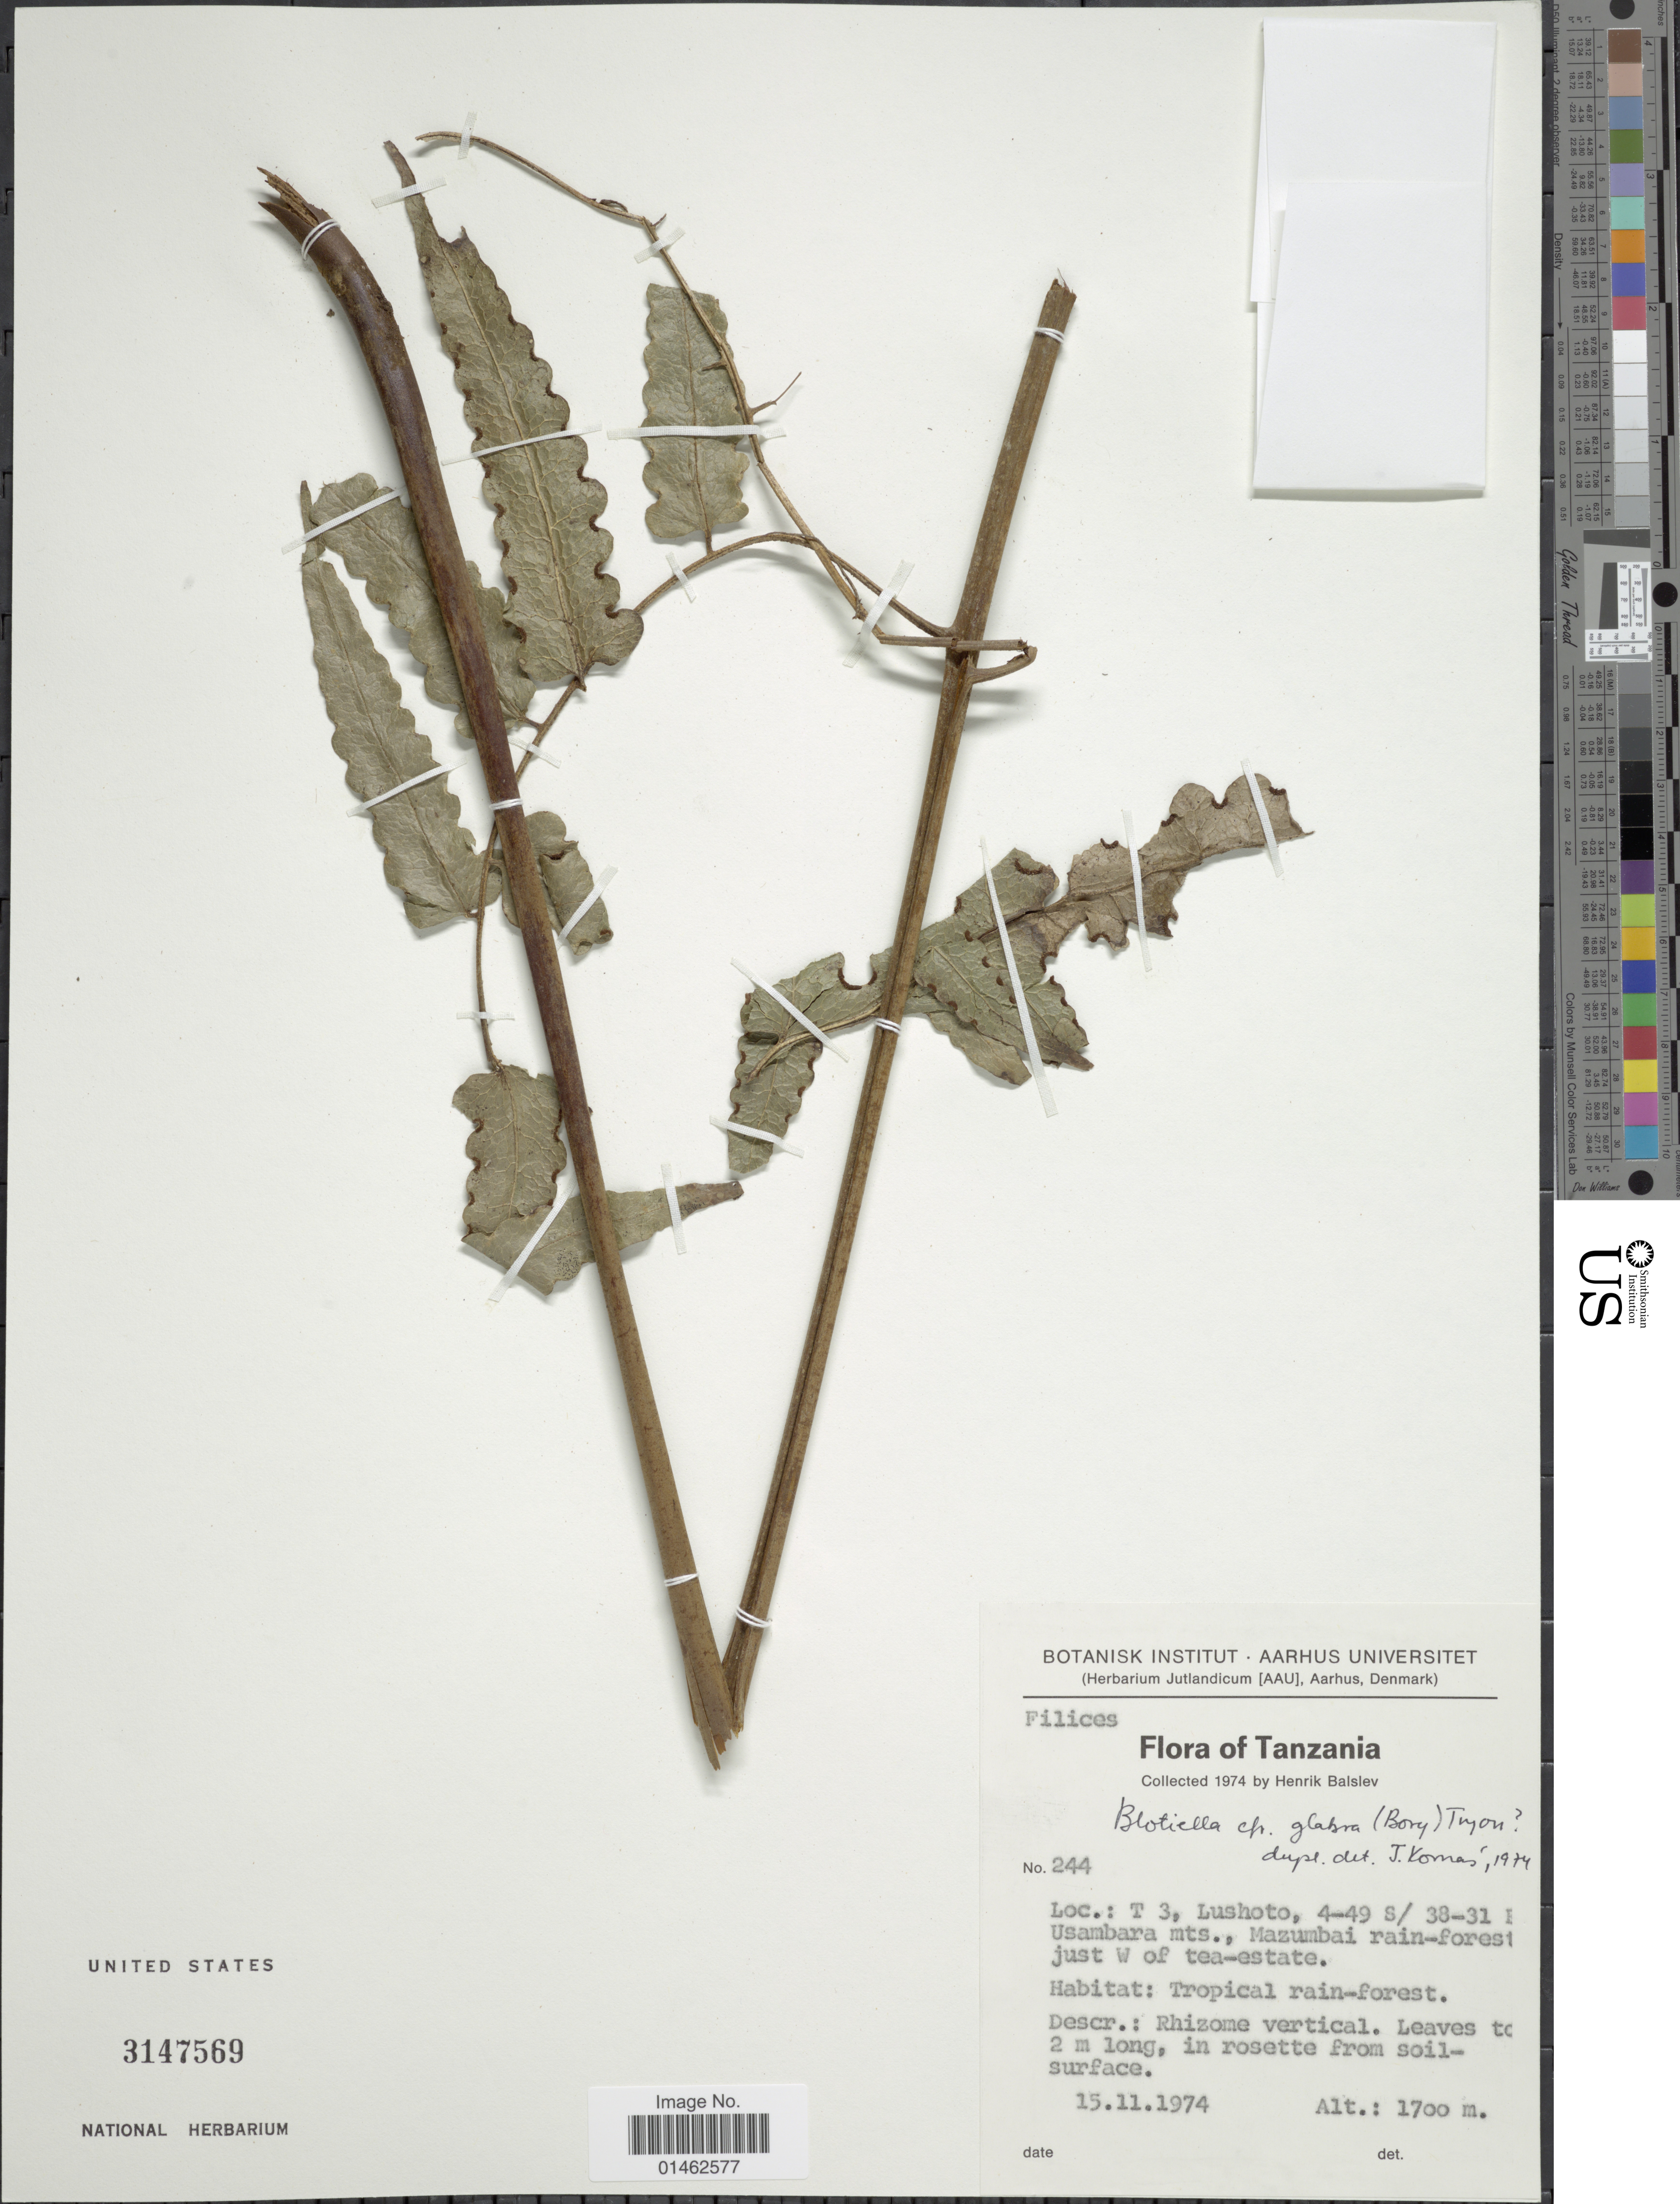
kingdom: Plantae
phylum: Tracheophyta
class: Polypodiopsida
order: Polypodiales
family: Dennstaedtiaceae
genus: Blotiella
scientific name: Blotiella glabra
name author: (Bory) R.M. Tryon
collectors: H. Balslev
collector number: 244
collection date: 1974-11-15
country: Tanzania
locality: T 3, Lushoto, Usambara mts., Mazumbai rain-forest just W of tea-estate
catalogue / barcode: US 3147569